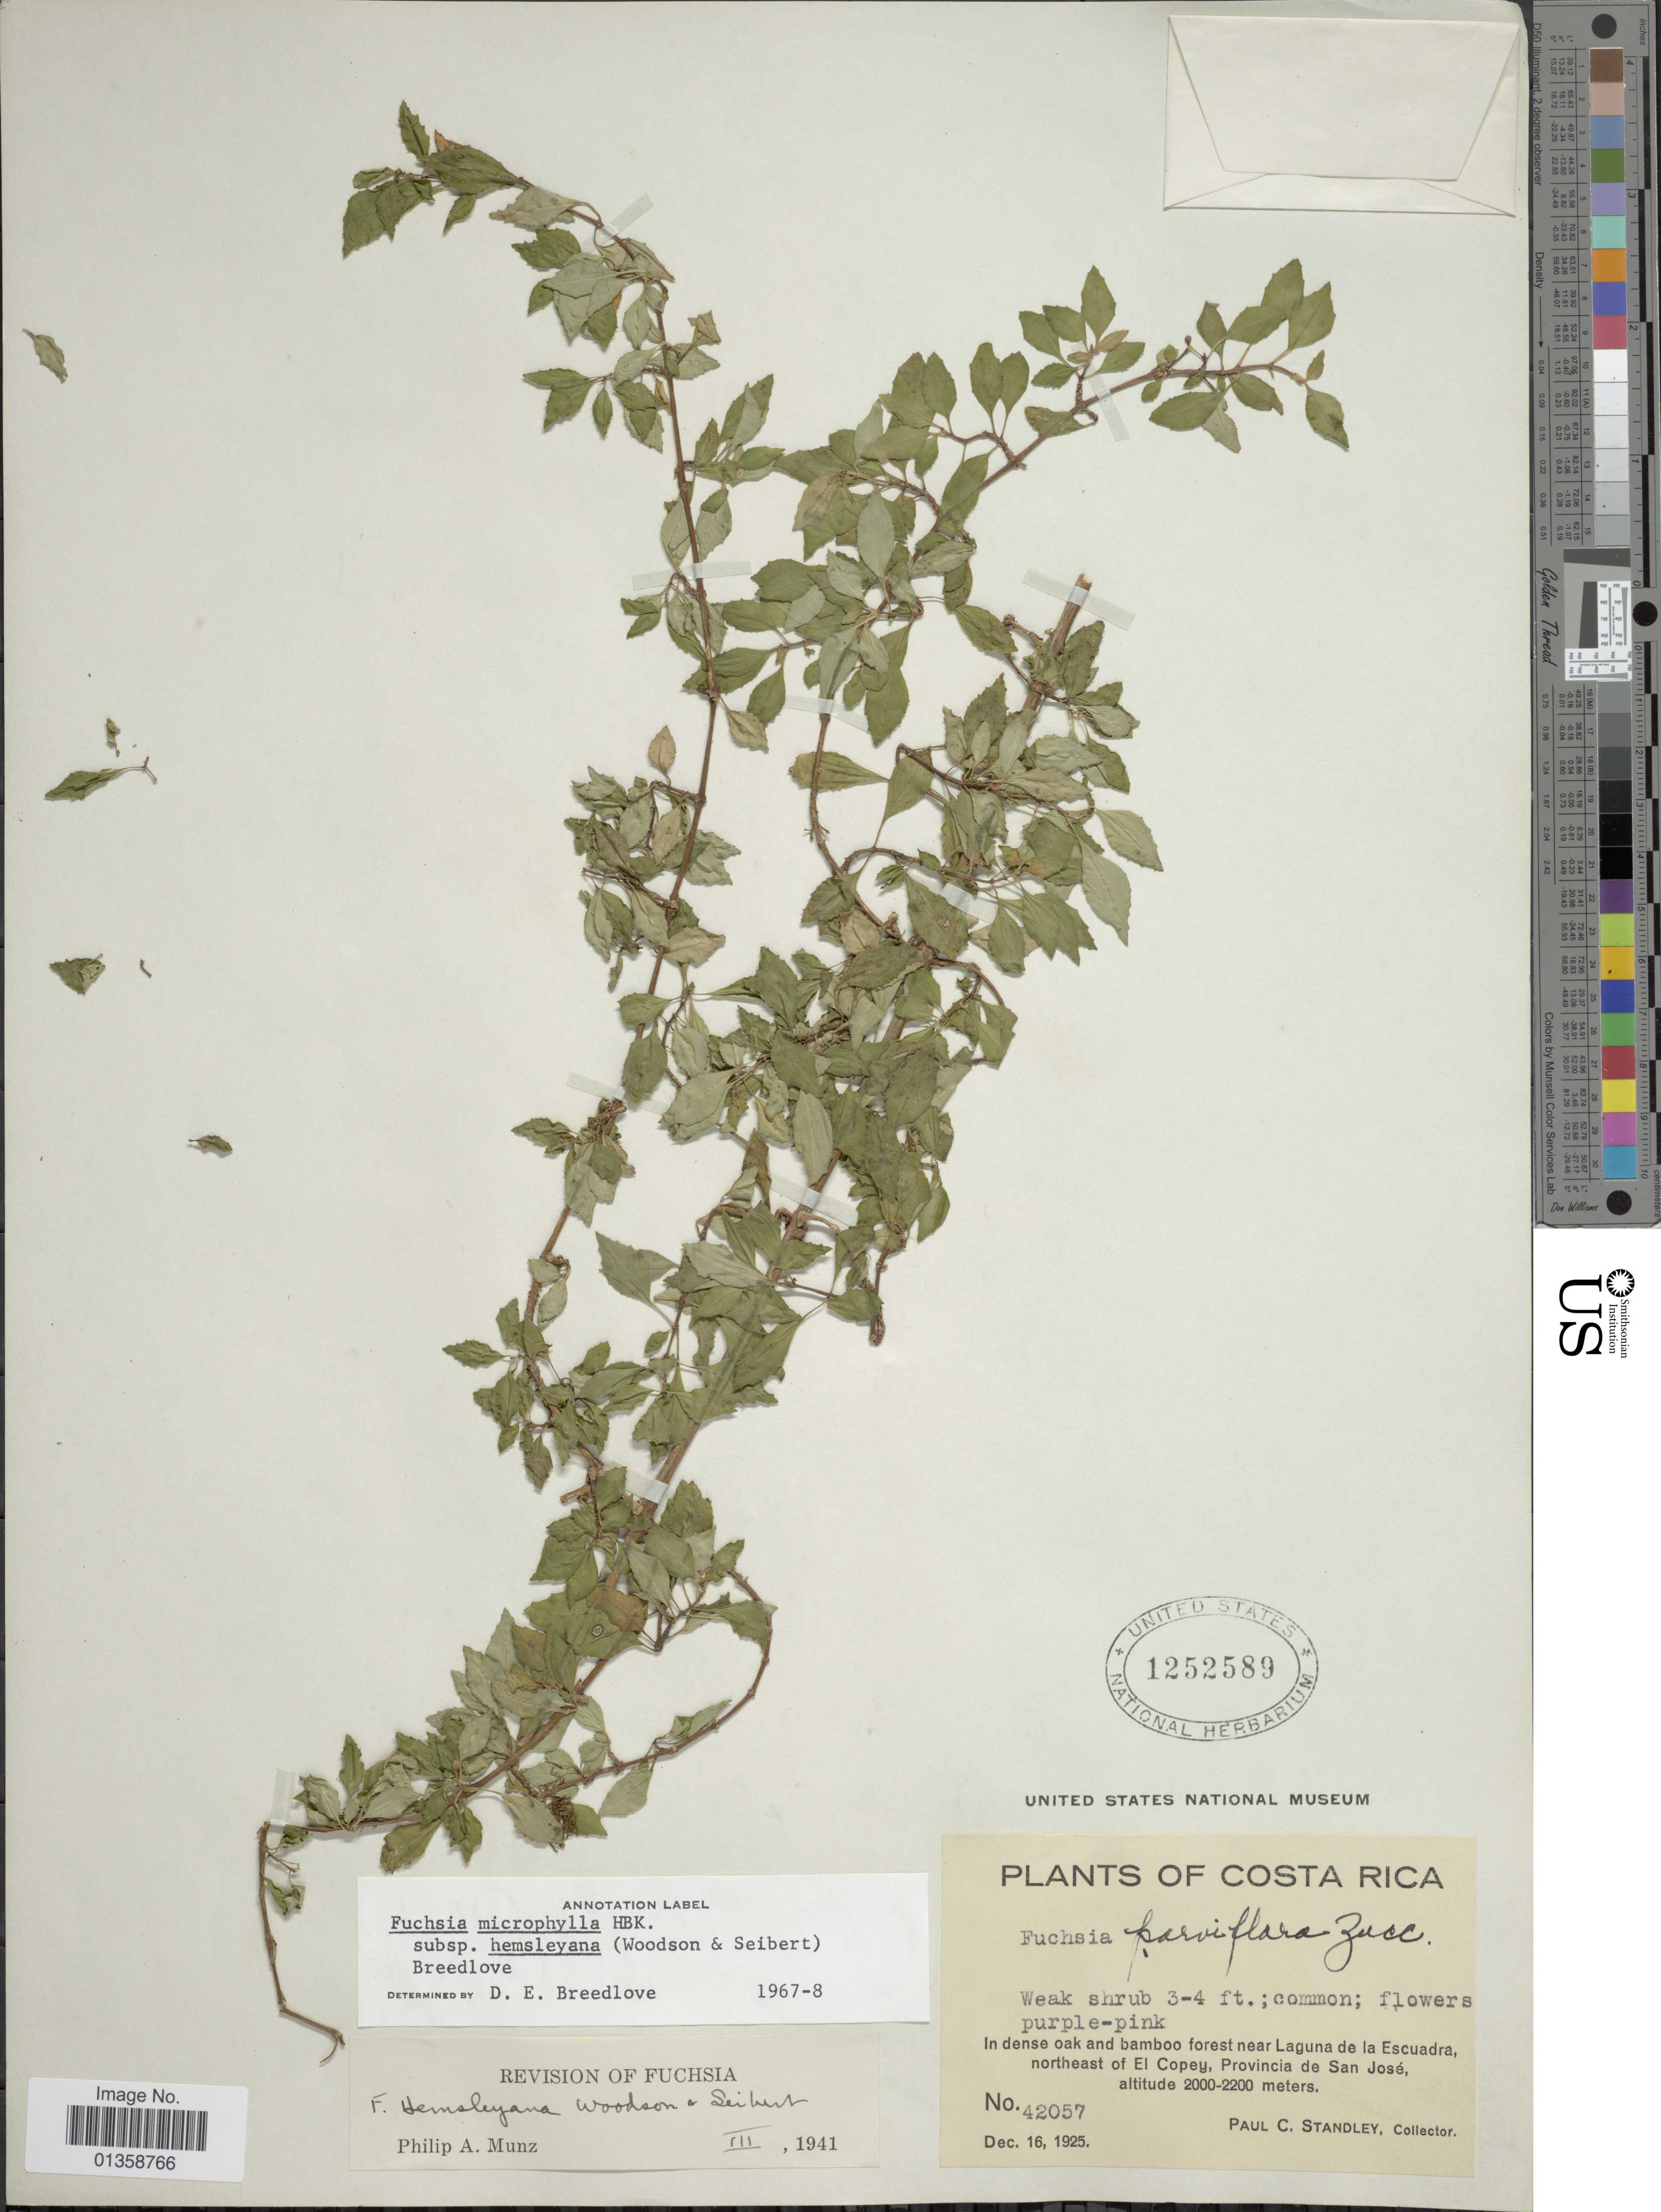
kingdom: Plantae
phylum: Tracheophyta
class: Magnoliopsida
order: Myrtales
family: Onagraceae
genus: Fuchsia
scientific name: Fuchsia microphylla subsp. hemsleyana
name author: (Woodson & Seibert) Breedlove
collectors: P. C. Standley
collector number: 42057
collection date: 1925-12-16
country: Costa Rica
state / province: San José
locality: In dense oak and bamboo forest near Laguna de la Escuadra, northeast of El Copey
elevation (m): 2000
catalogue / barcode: US 1252589